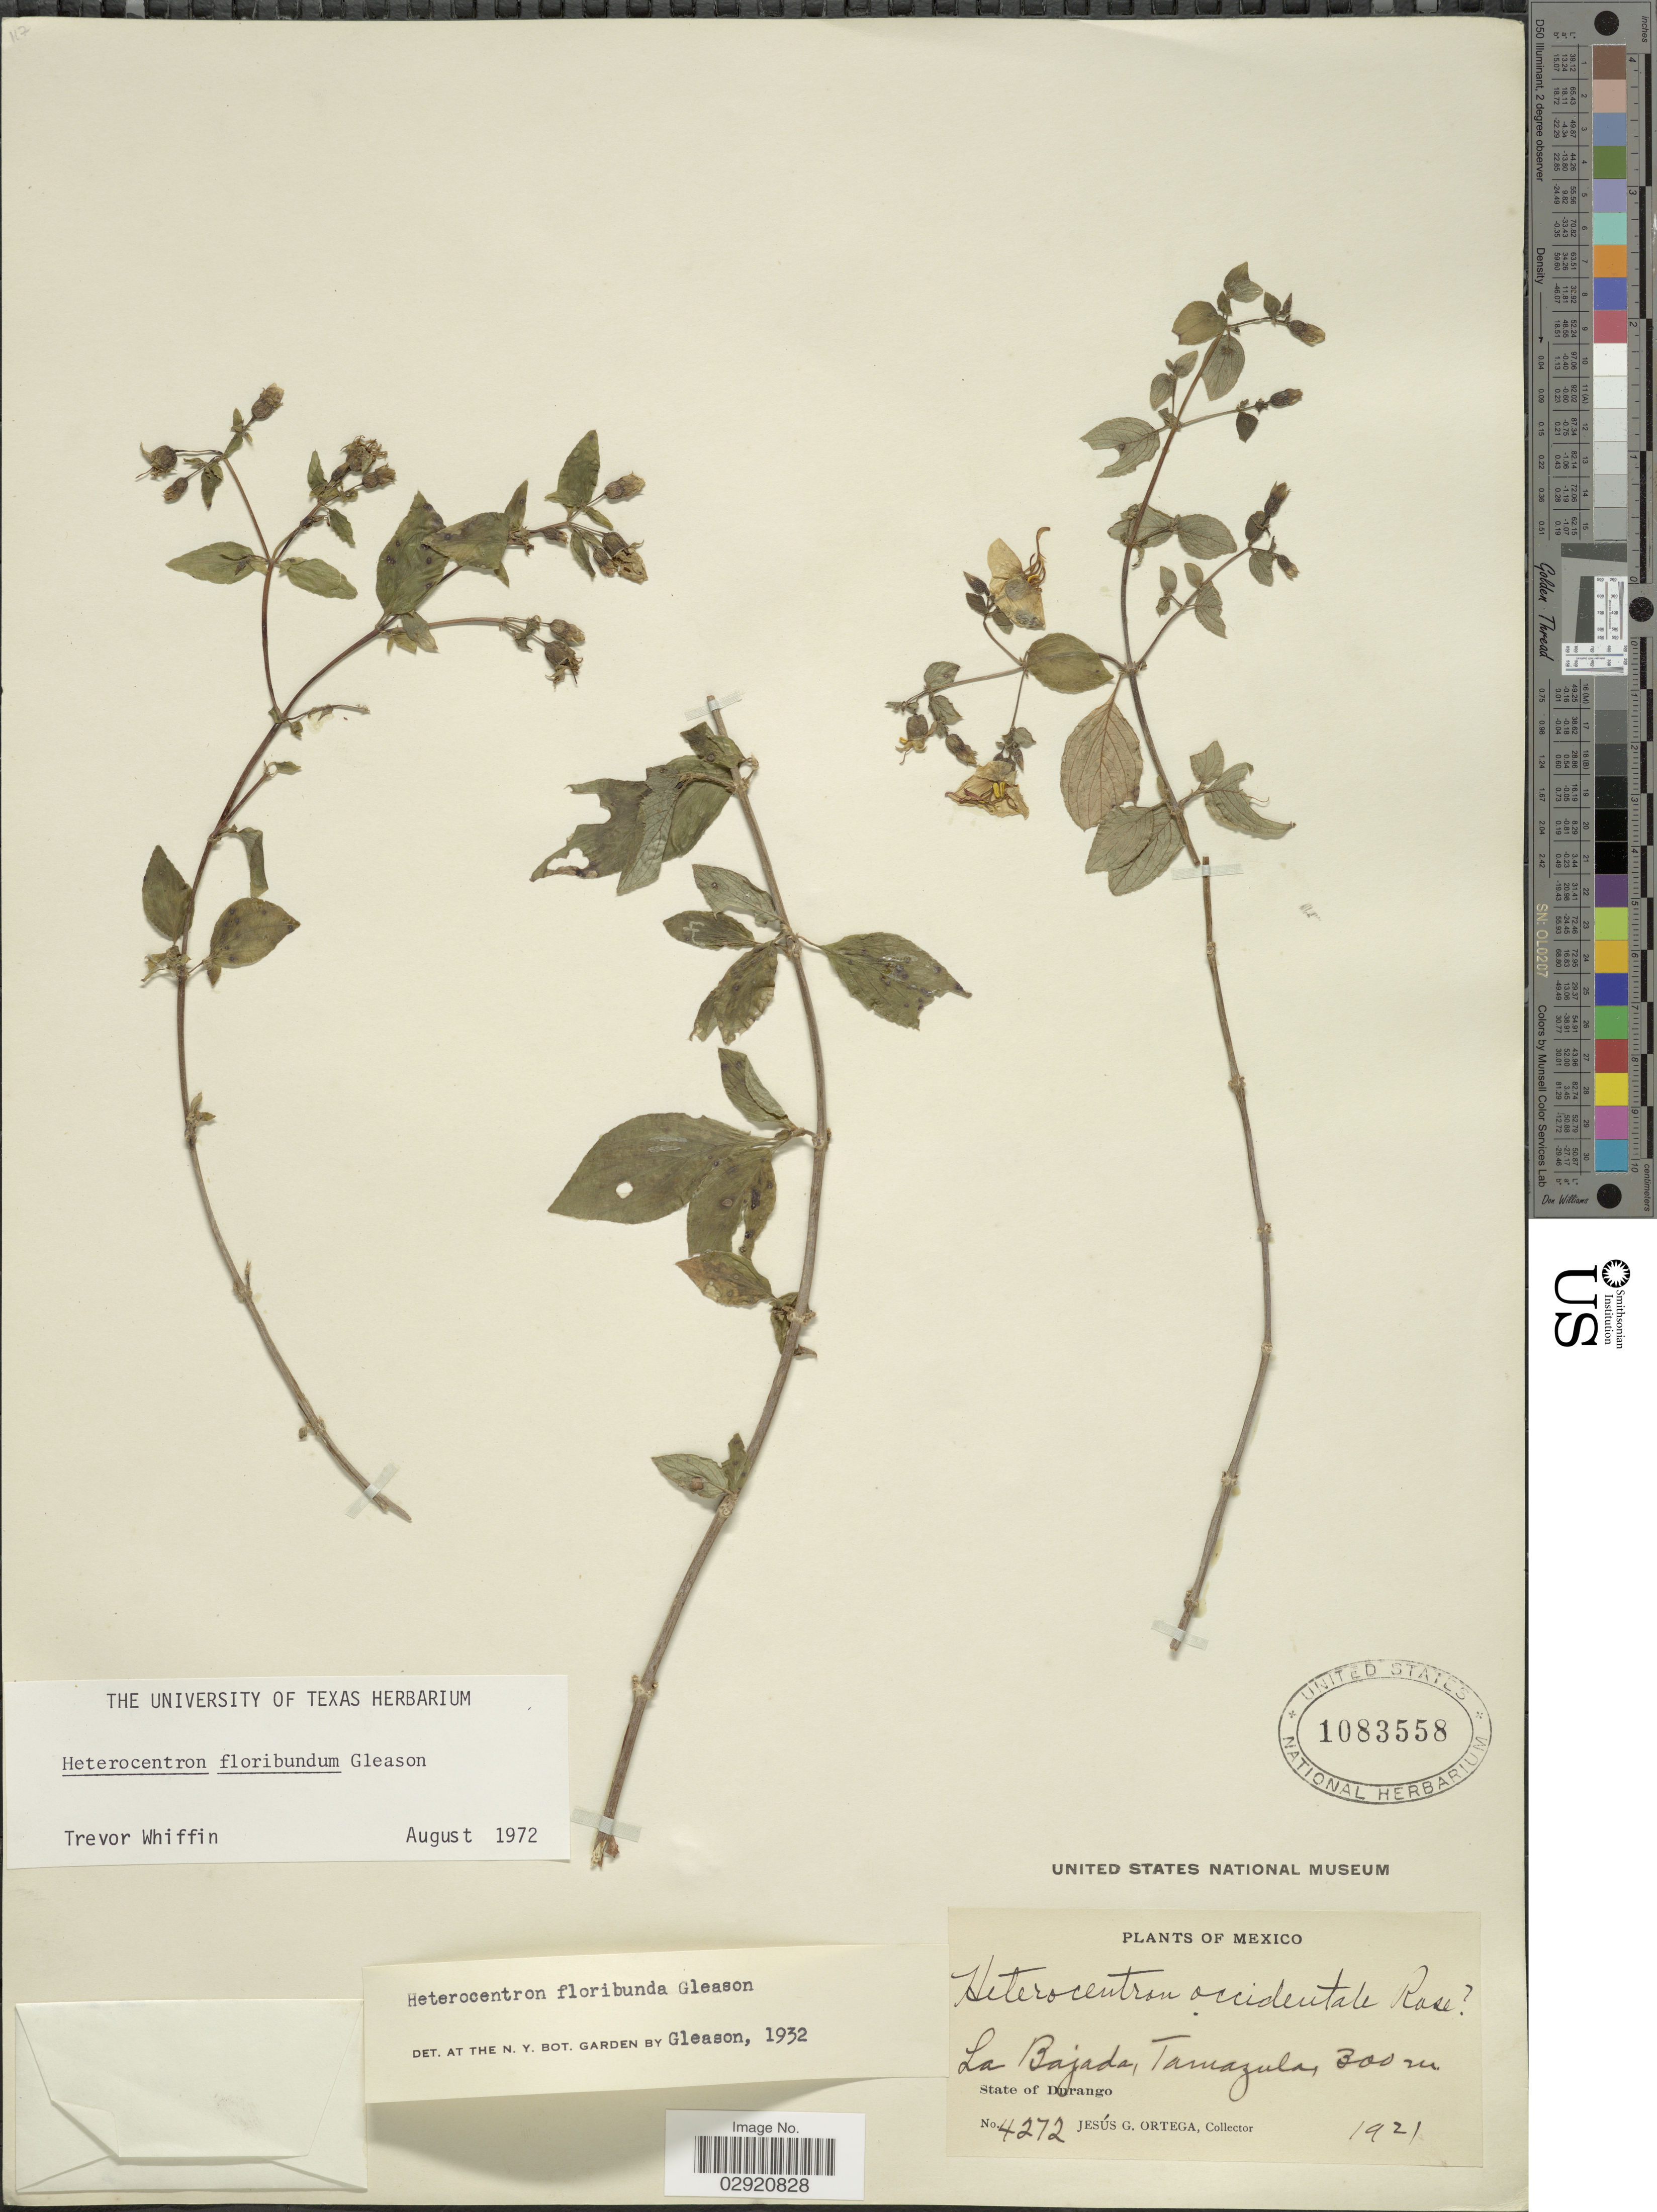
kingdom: Plantae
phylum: Tracheophyta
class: Magnoliopsida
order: Myrtales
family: Melastomataceae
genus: Heterocentron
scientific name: Heterocentron floribunda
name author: Gleason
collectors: J. Ortega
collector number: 4272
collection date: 1921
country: Mexico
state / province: Durango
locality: La Bajada, Tamazula.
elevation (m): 300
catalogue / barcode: US 1083558